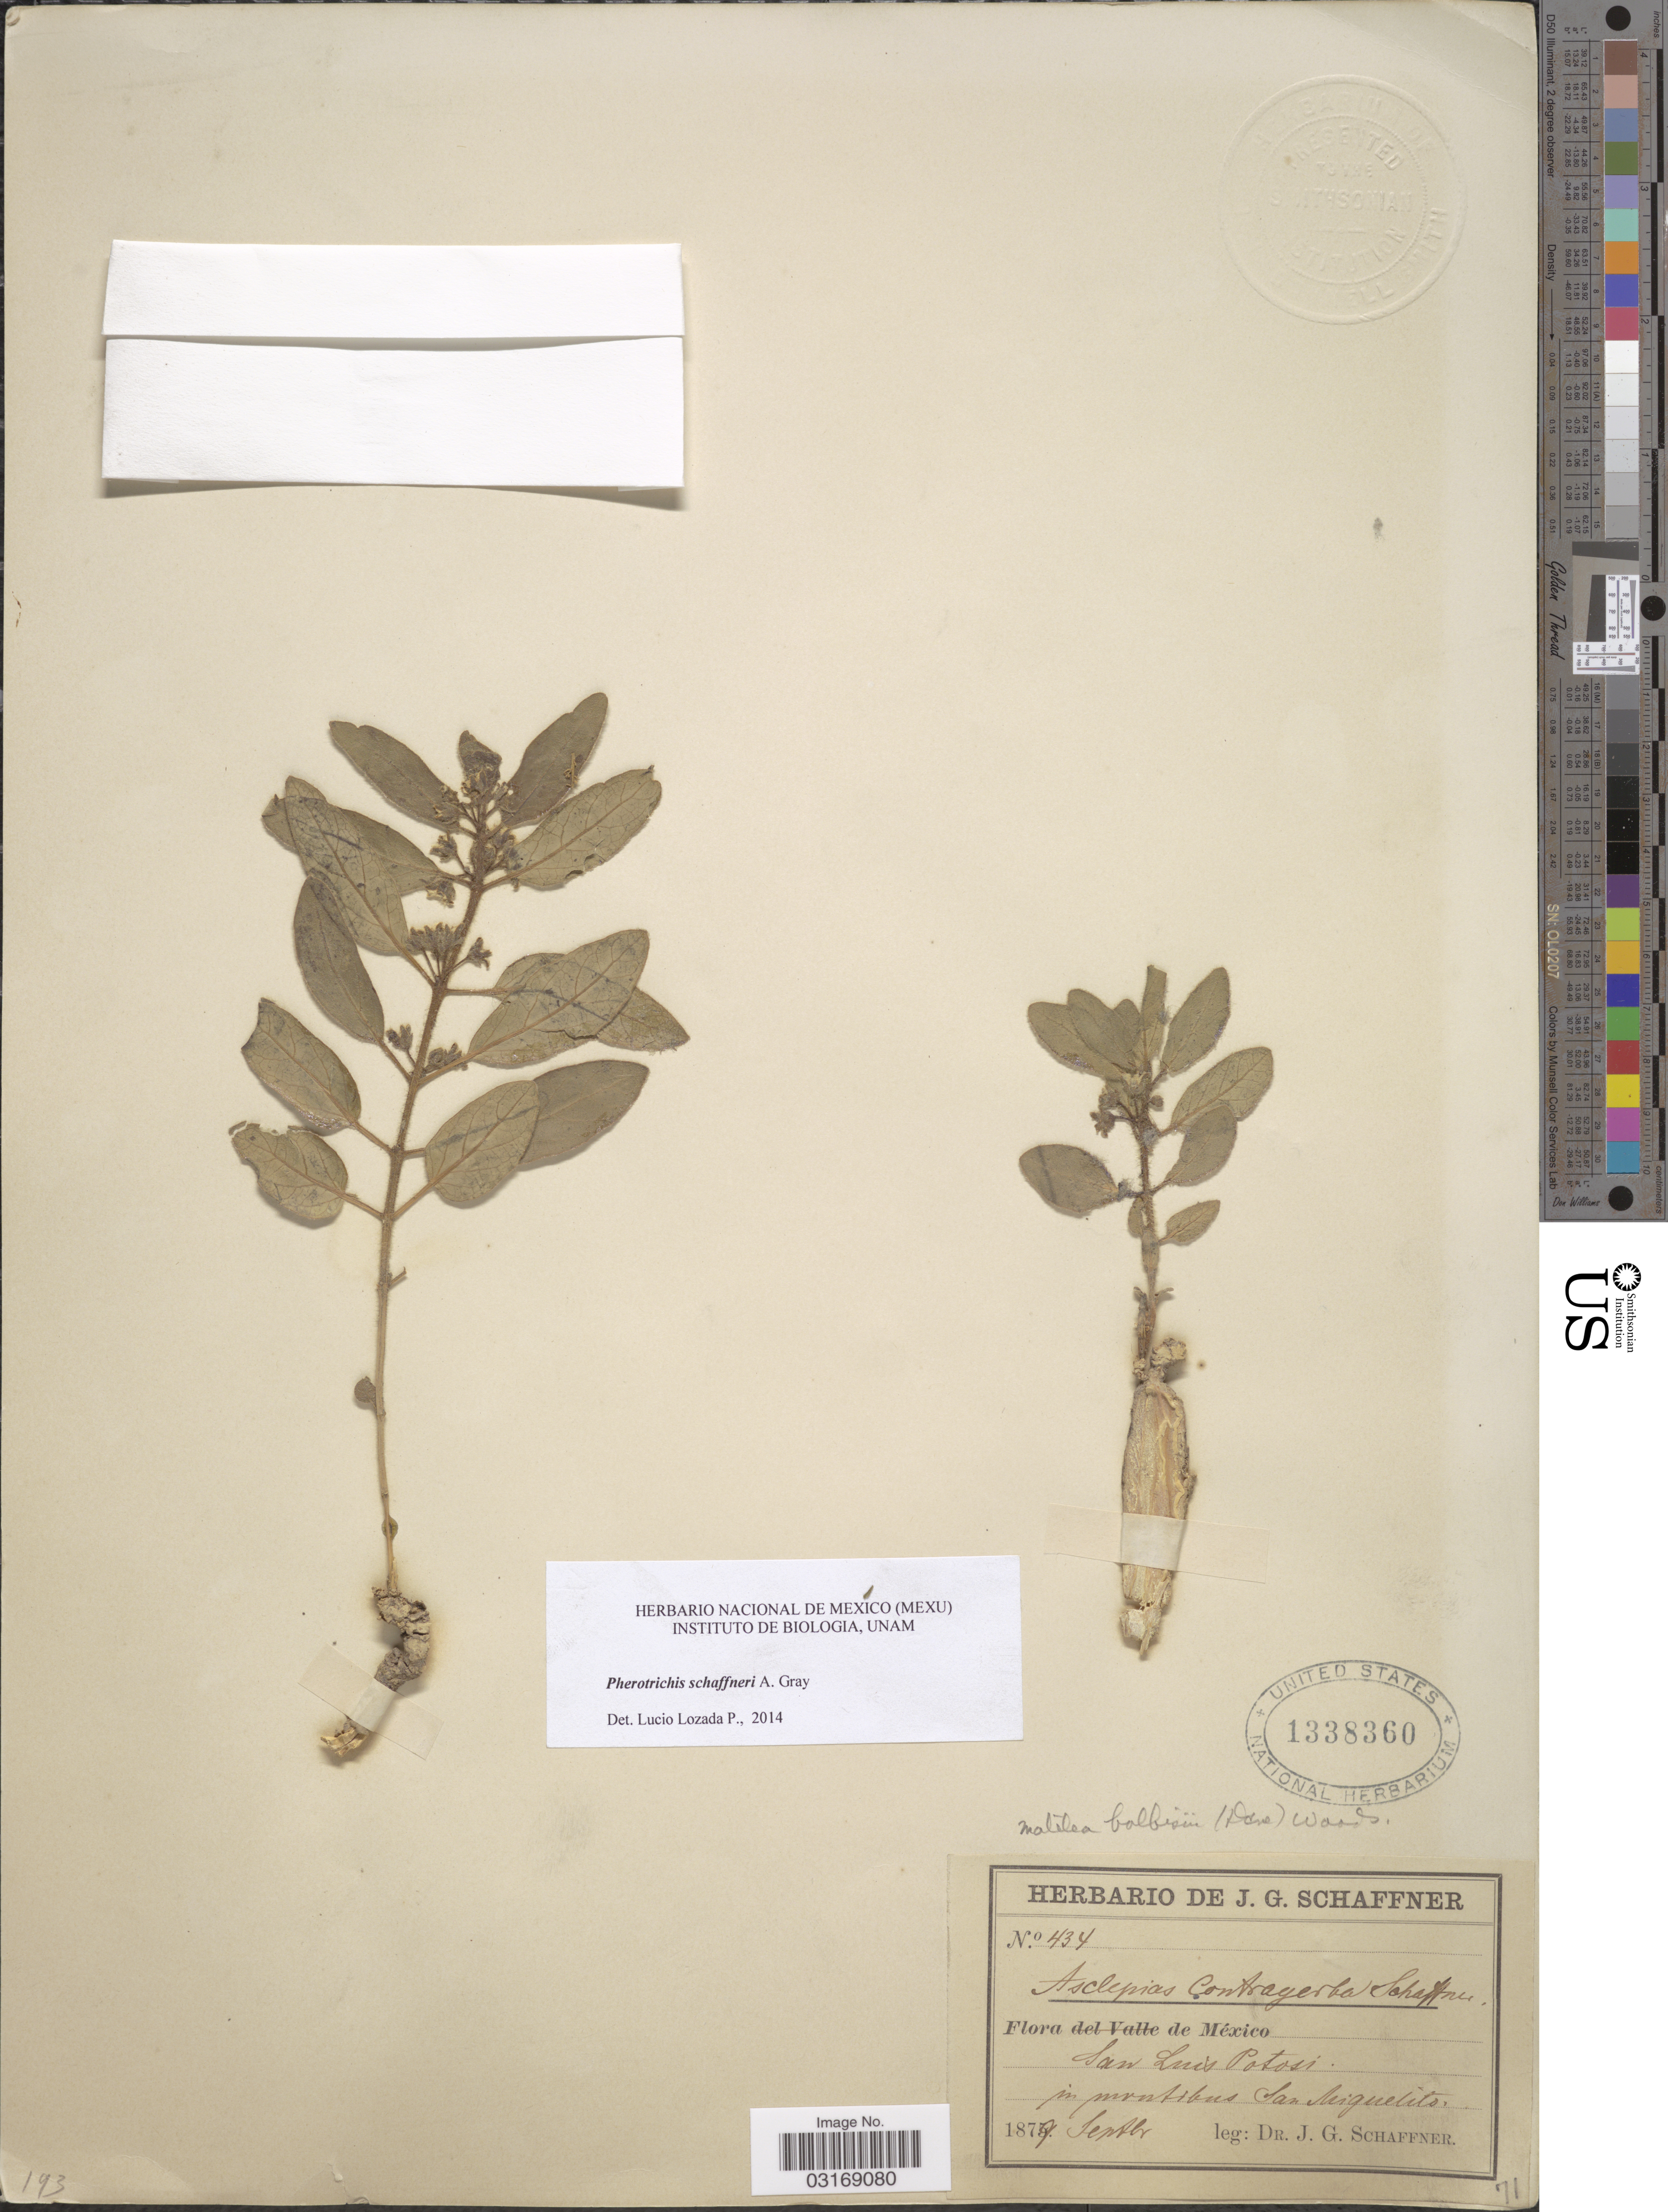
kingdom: Plantae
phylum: Tracheophyta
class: Magnoliopsida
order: Gentianales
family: Apocynaceae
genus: Pherotrichis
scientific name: Pherotrichis schaffneri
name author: A. Gray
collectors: J. G. Schaffner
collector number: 434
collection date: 1879-09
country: Mexico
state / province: San Luis Potosí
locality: In montibus San Miquelito.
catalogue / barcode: US 1338360